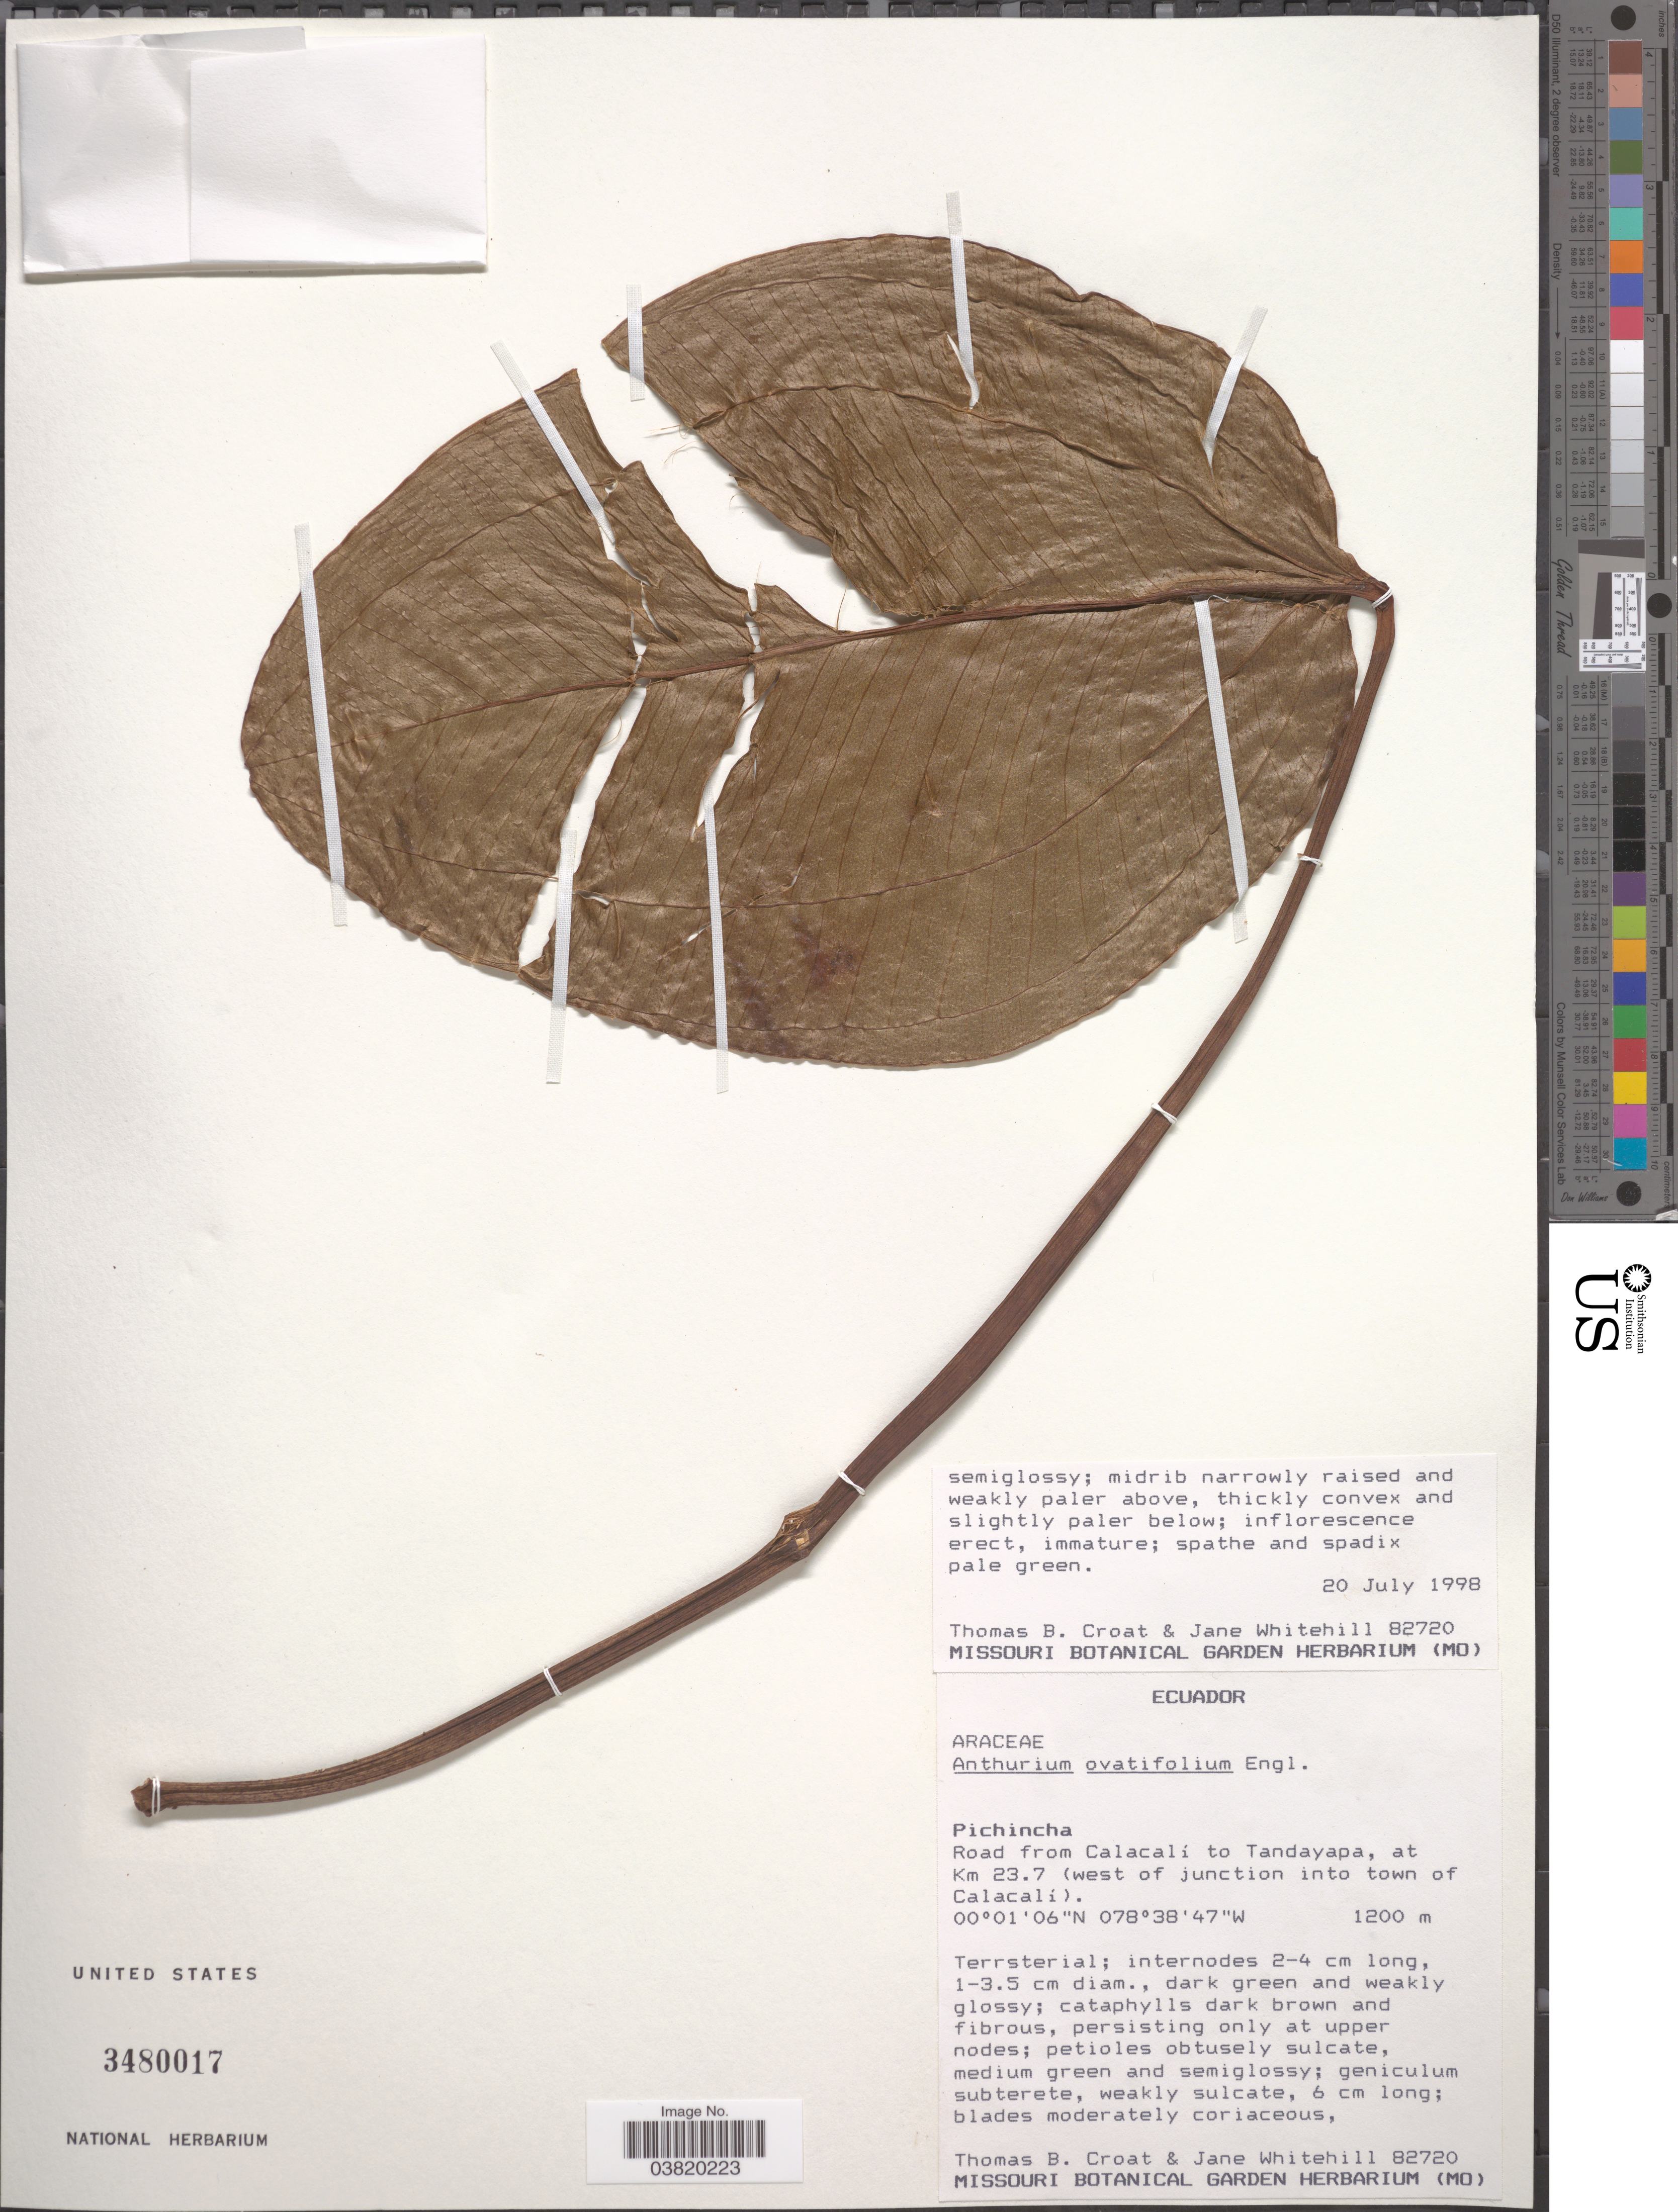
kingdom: Plantae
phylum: Tracheophyta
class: Liliopsida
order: Alismatales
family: Araceae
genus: Anthurium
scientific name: Anthurium ovatifolium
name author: Engl.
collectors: T. B. Croat & J. Whitehill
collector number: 82720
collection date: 1998-07-20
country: Ecuador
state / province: Pichincha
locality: Road from Calacalí to Tandayapa, at Km 23.7 (west of junction into town of Calacalí).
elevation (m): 1200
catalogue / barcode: US 3480017